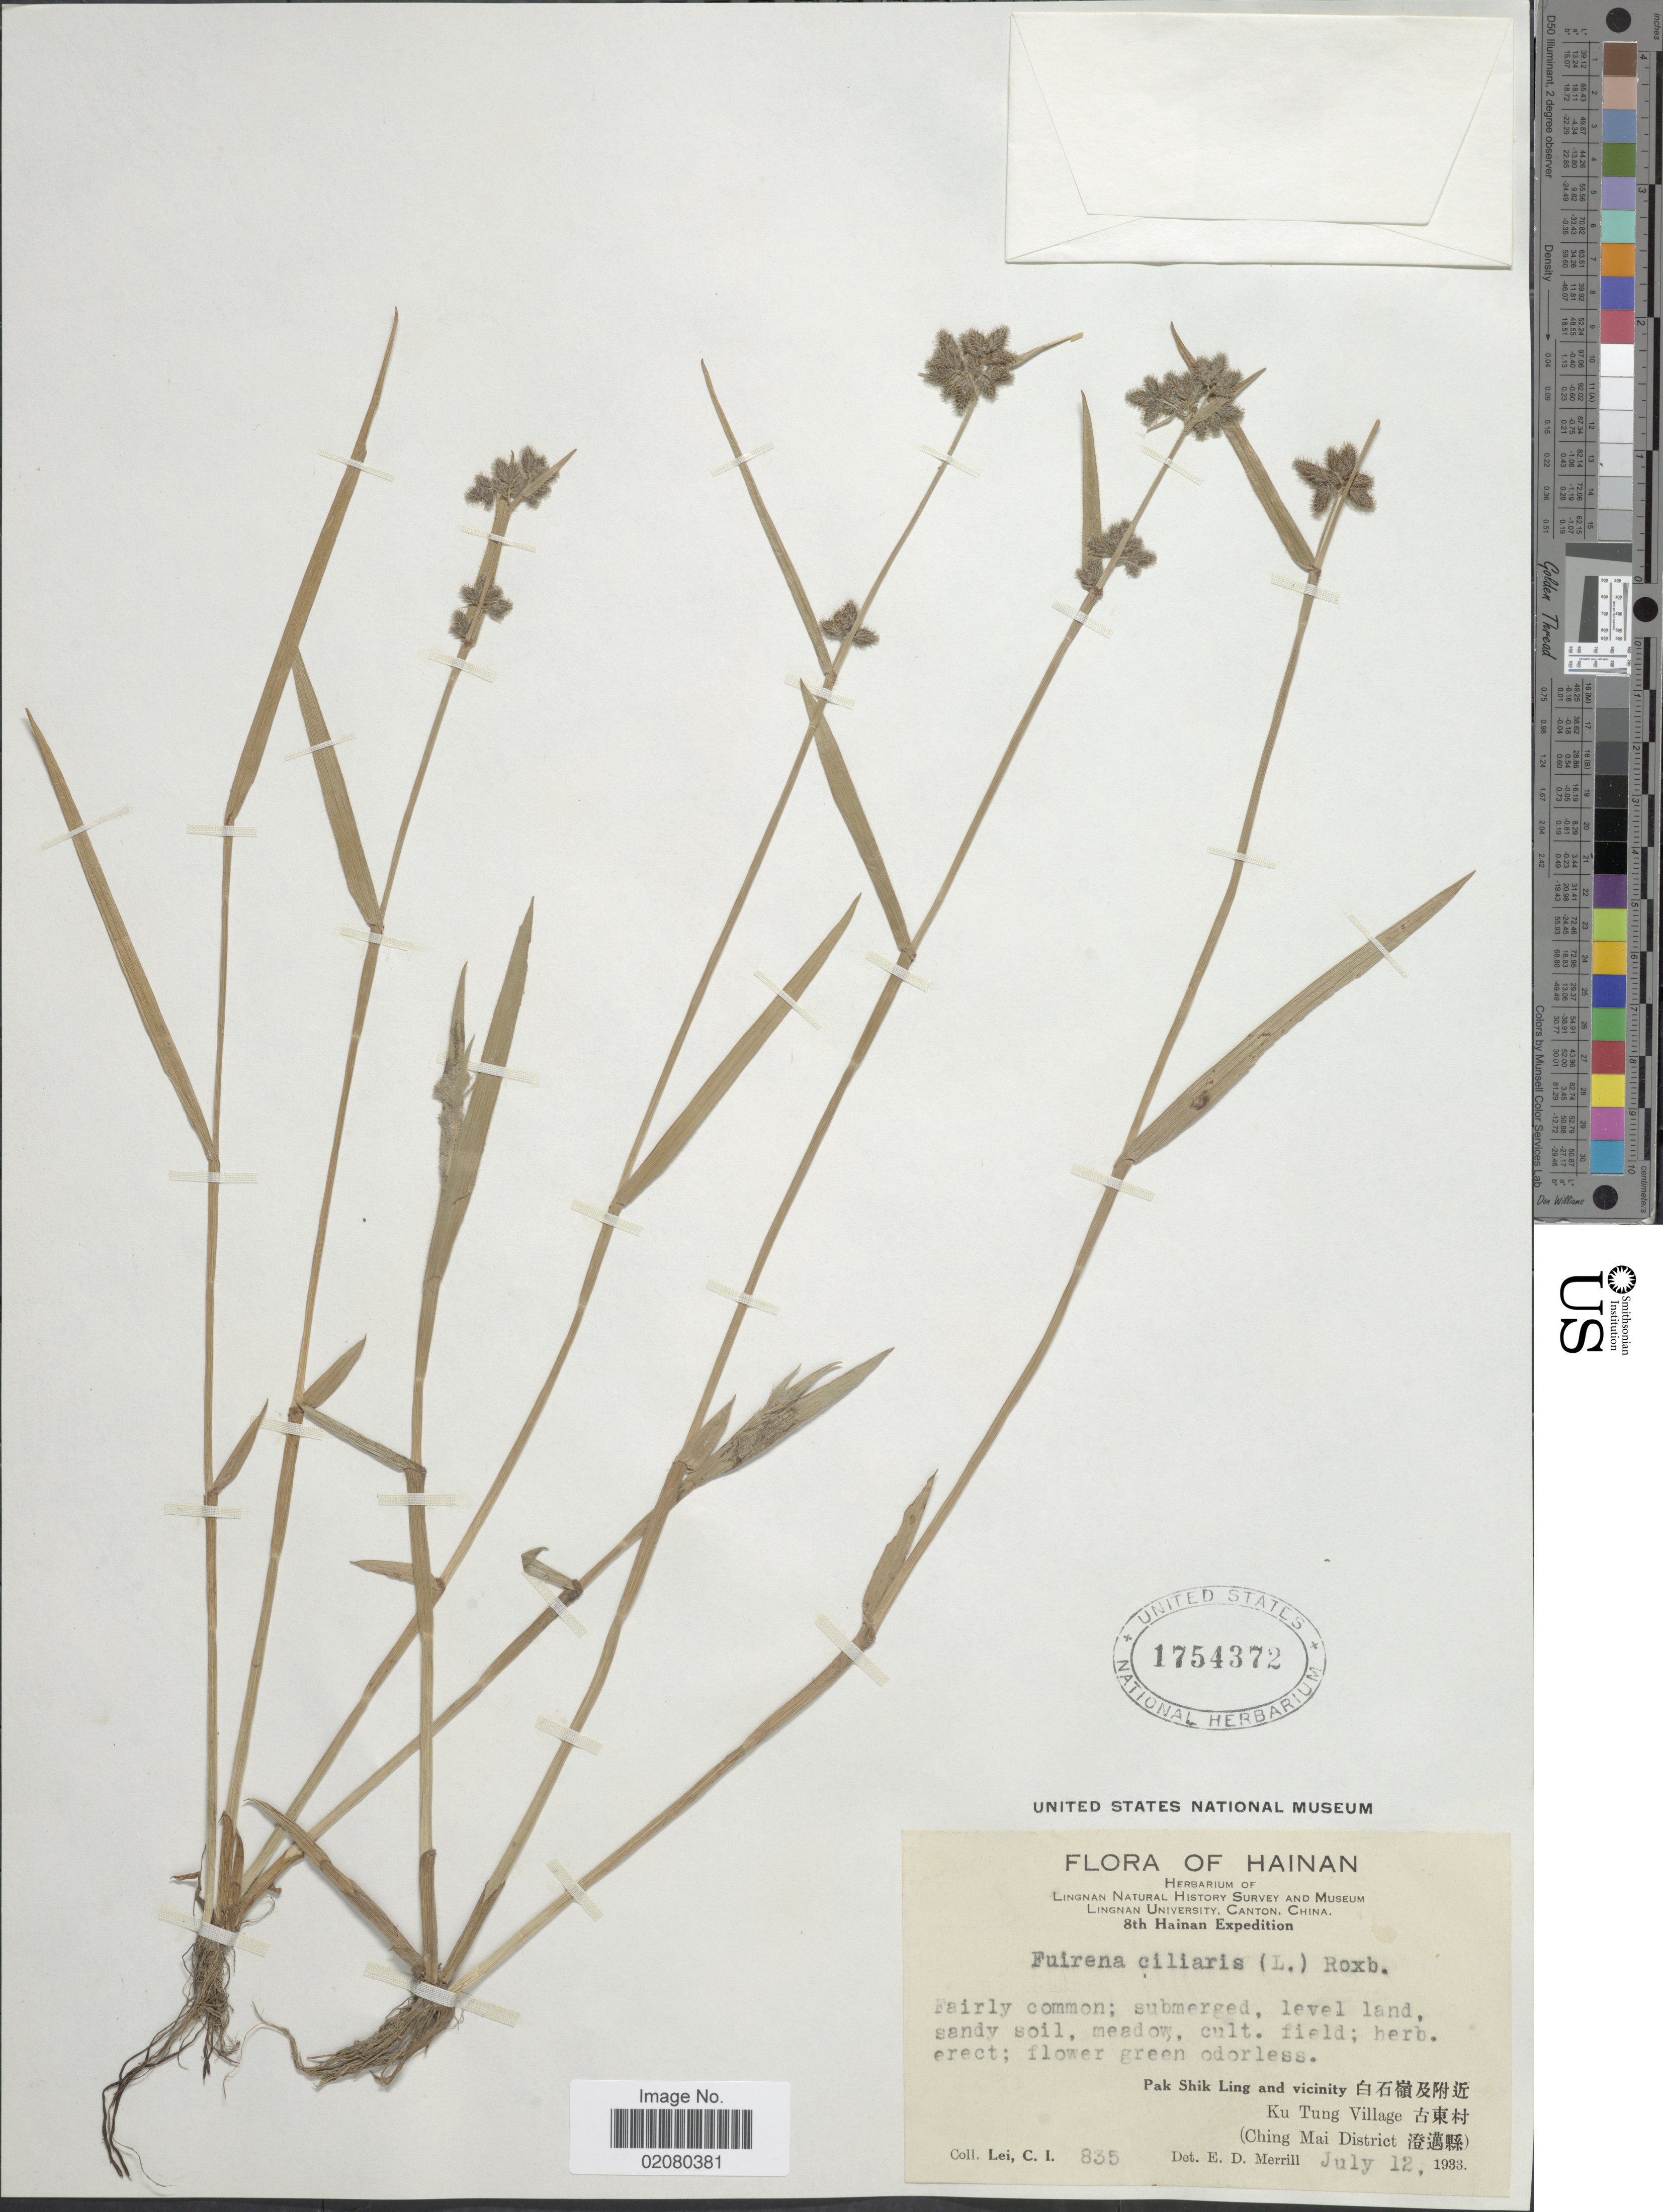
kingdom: Plantae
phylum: Tracheophyta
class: Liliopsida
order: Poales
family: Cyperaceae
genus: Fuirena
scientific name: Fuirena ciliaris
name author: (L.) Roxb.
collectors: C. I. Lei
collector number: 835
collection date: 1933-07-12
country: China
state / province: Hainan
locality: Cult. field, Pak Shik Ling and vicinity, Ku Tung Village (Ching Mai District).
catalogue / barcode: US 1754372